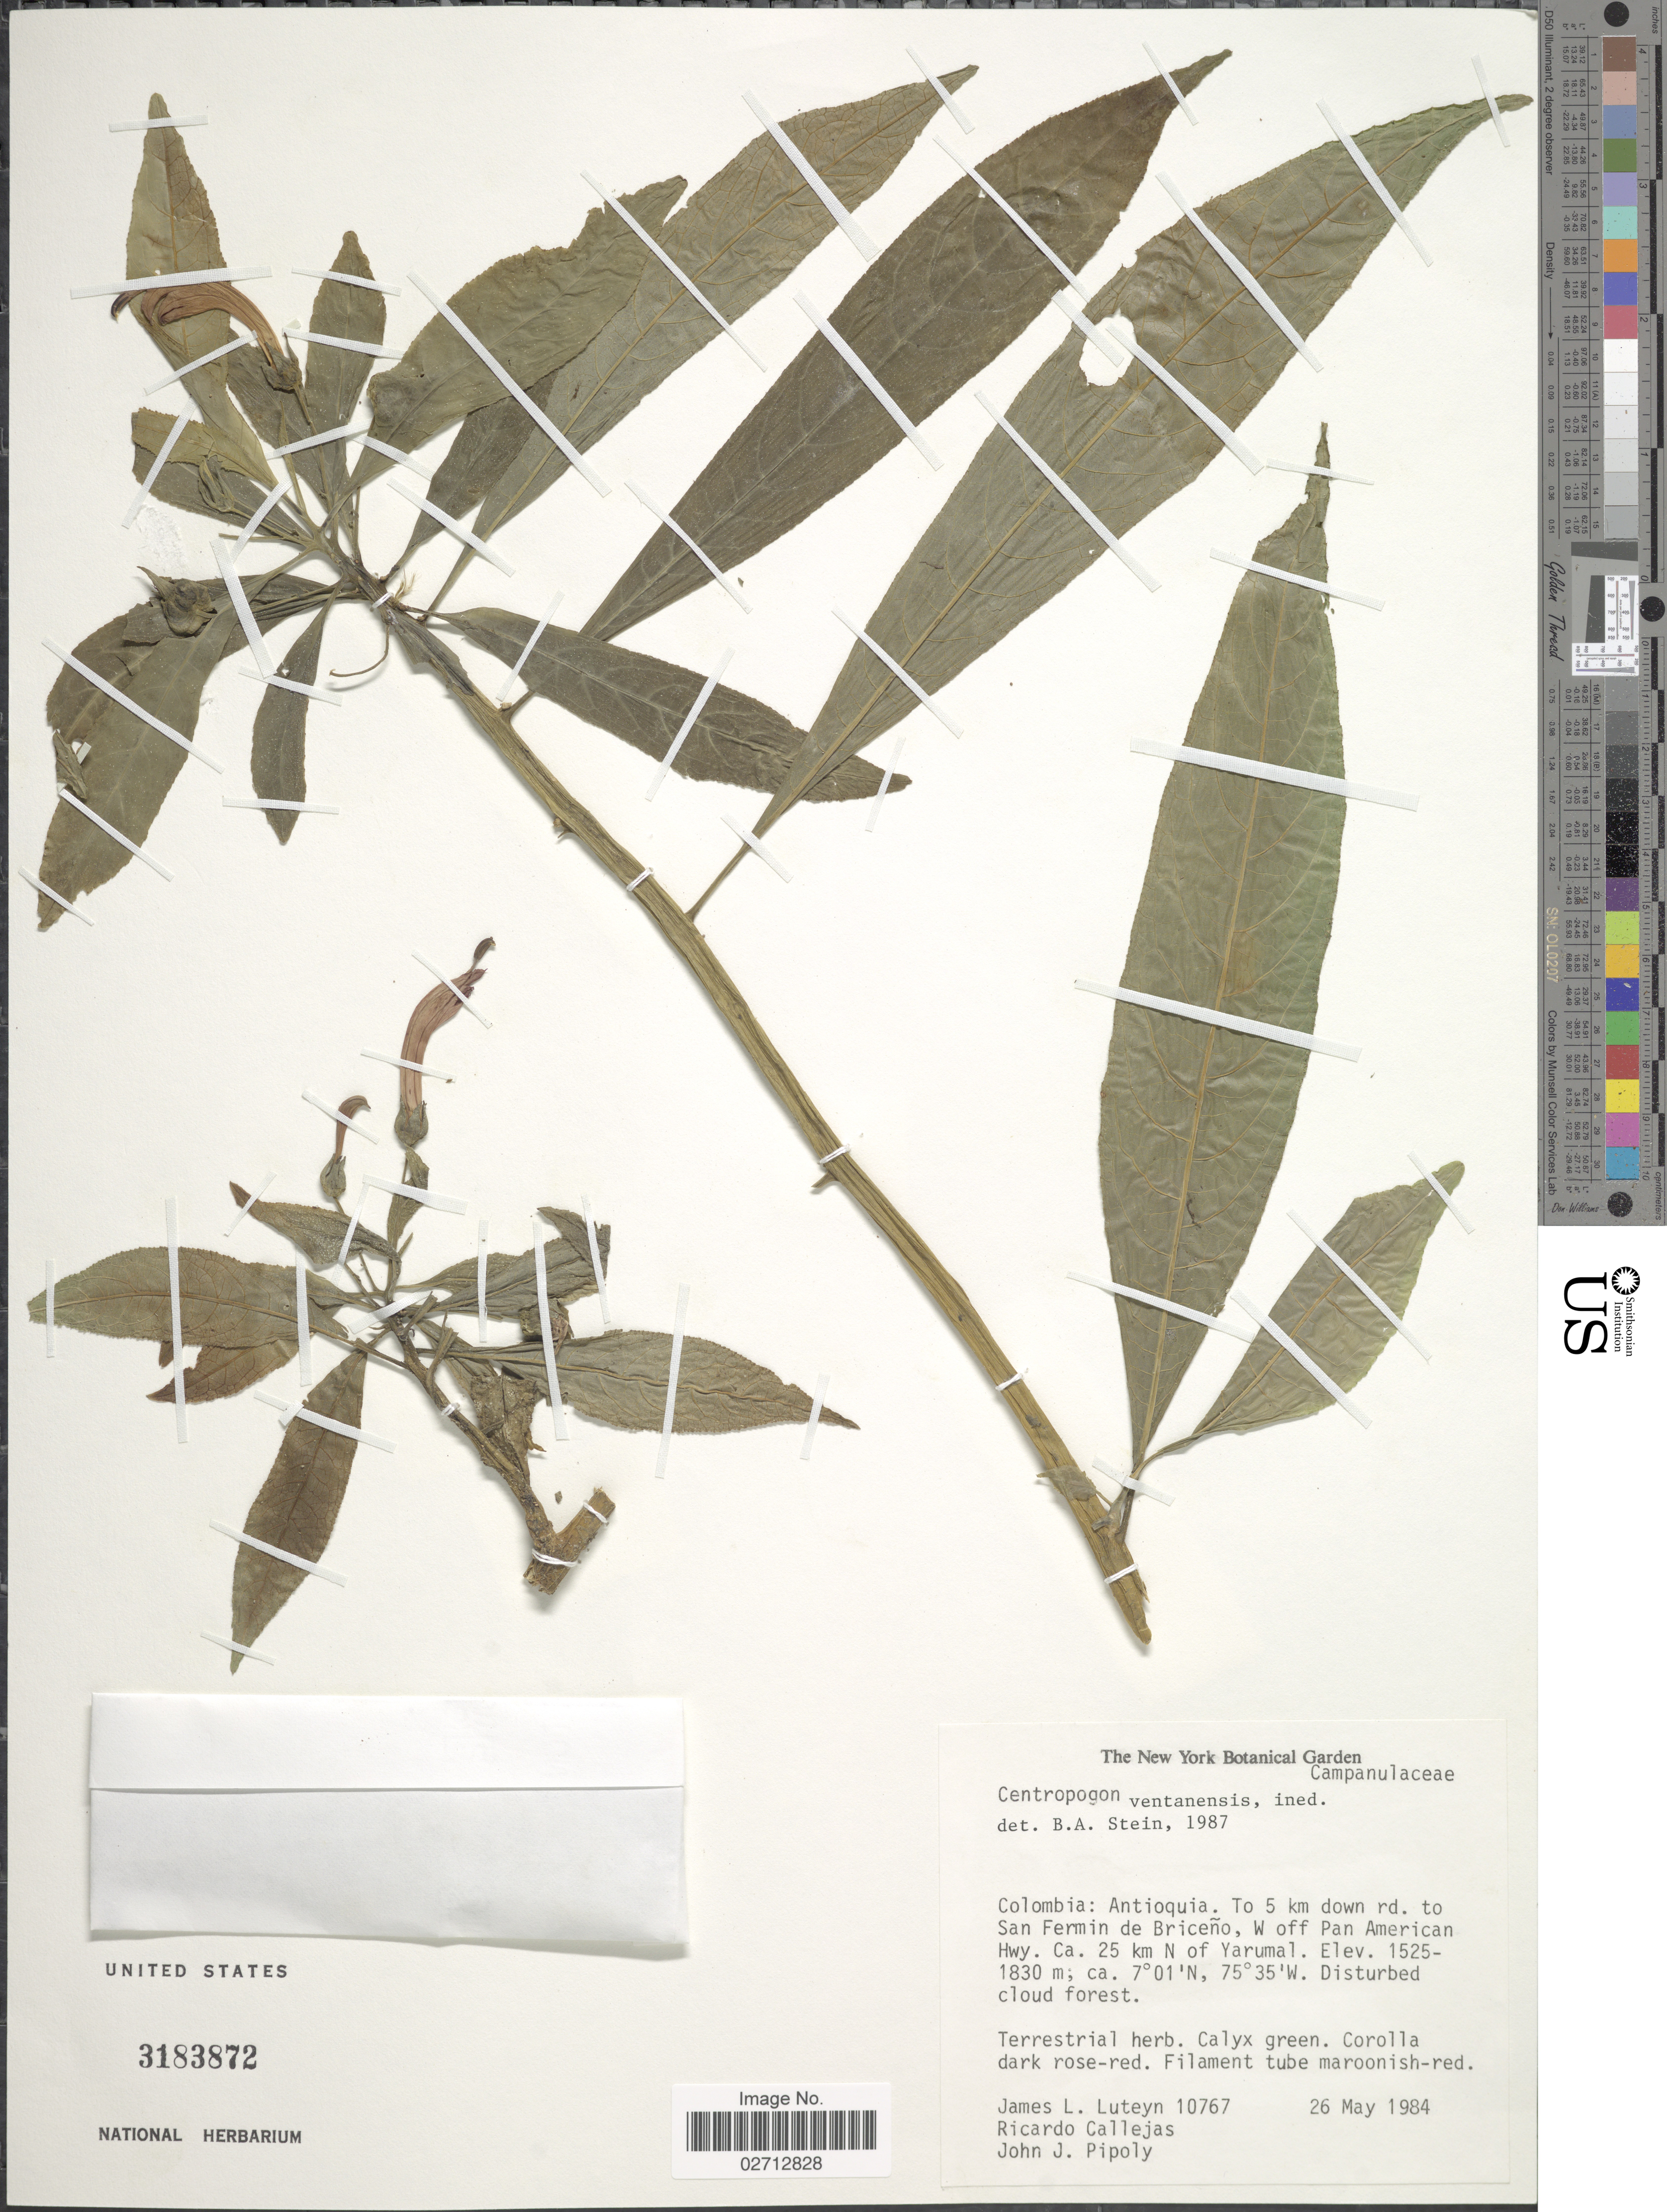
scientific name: unpublished name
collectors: J. L. Luteyn, R. Callejas & J. J. Pipoly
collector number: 10767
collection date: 1984-05-26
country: Colombia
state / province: Antioquia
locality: To 5 km down rd. to San Fermin de Briceno, W off Pan American Hwy. Ca. 25 km N of Yarumal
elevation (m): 1525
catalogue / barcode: US 3183872